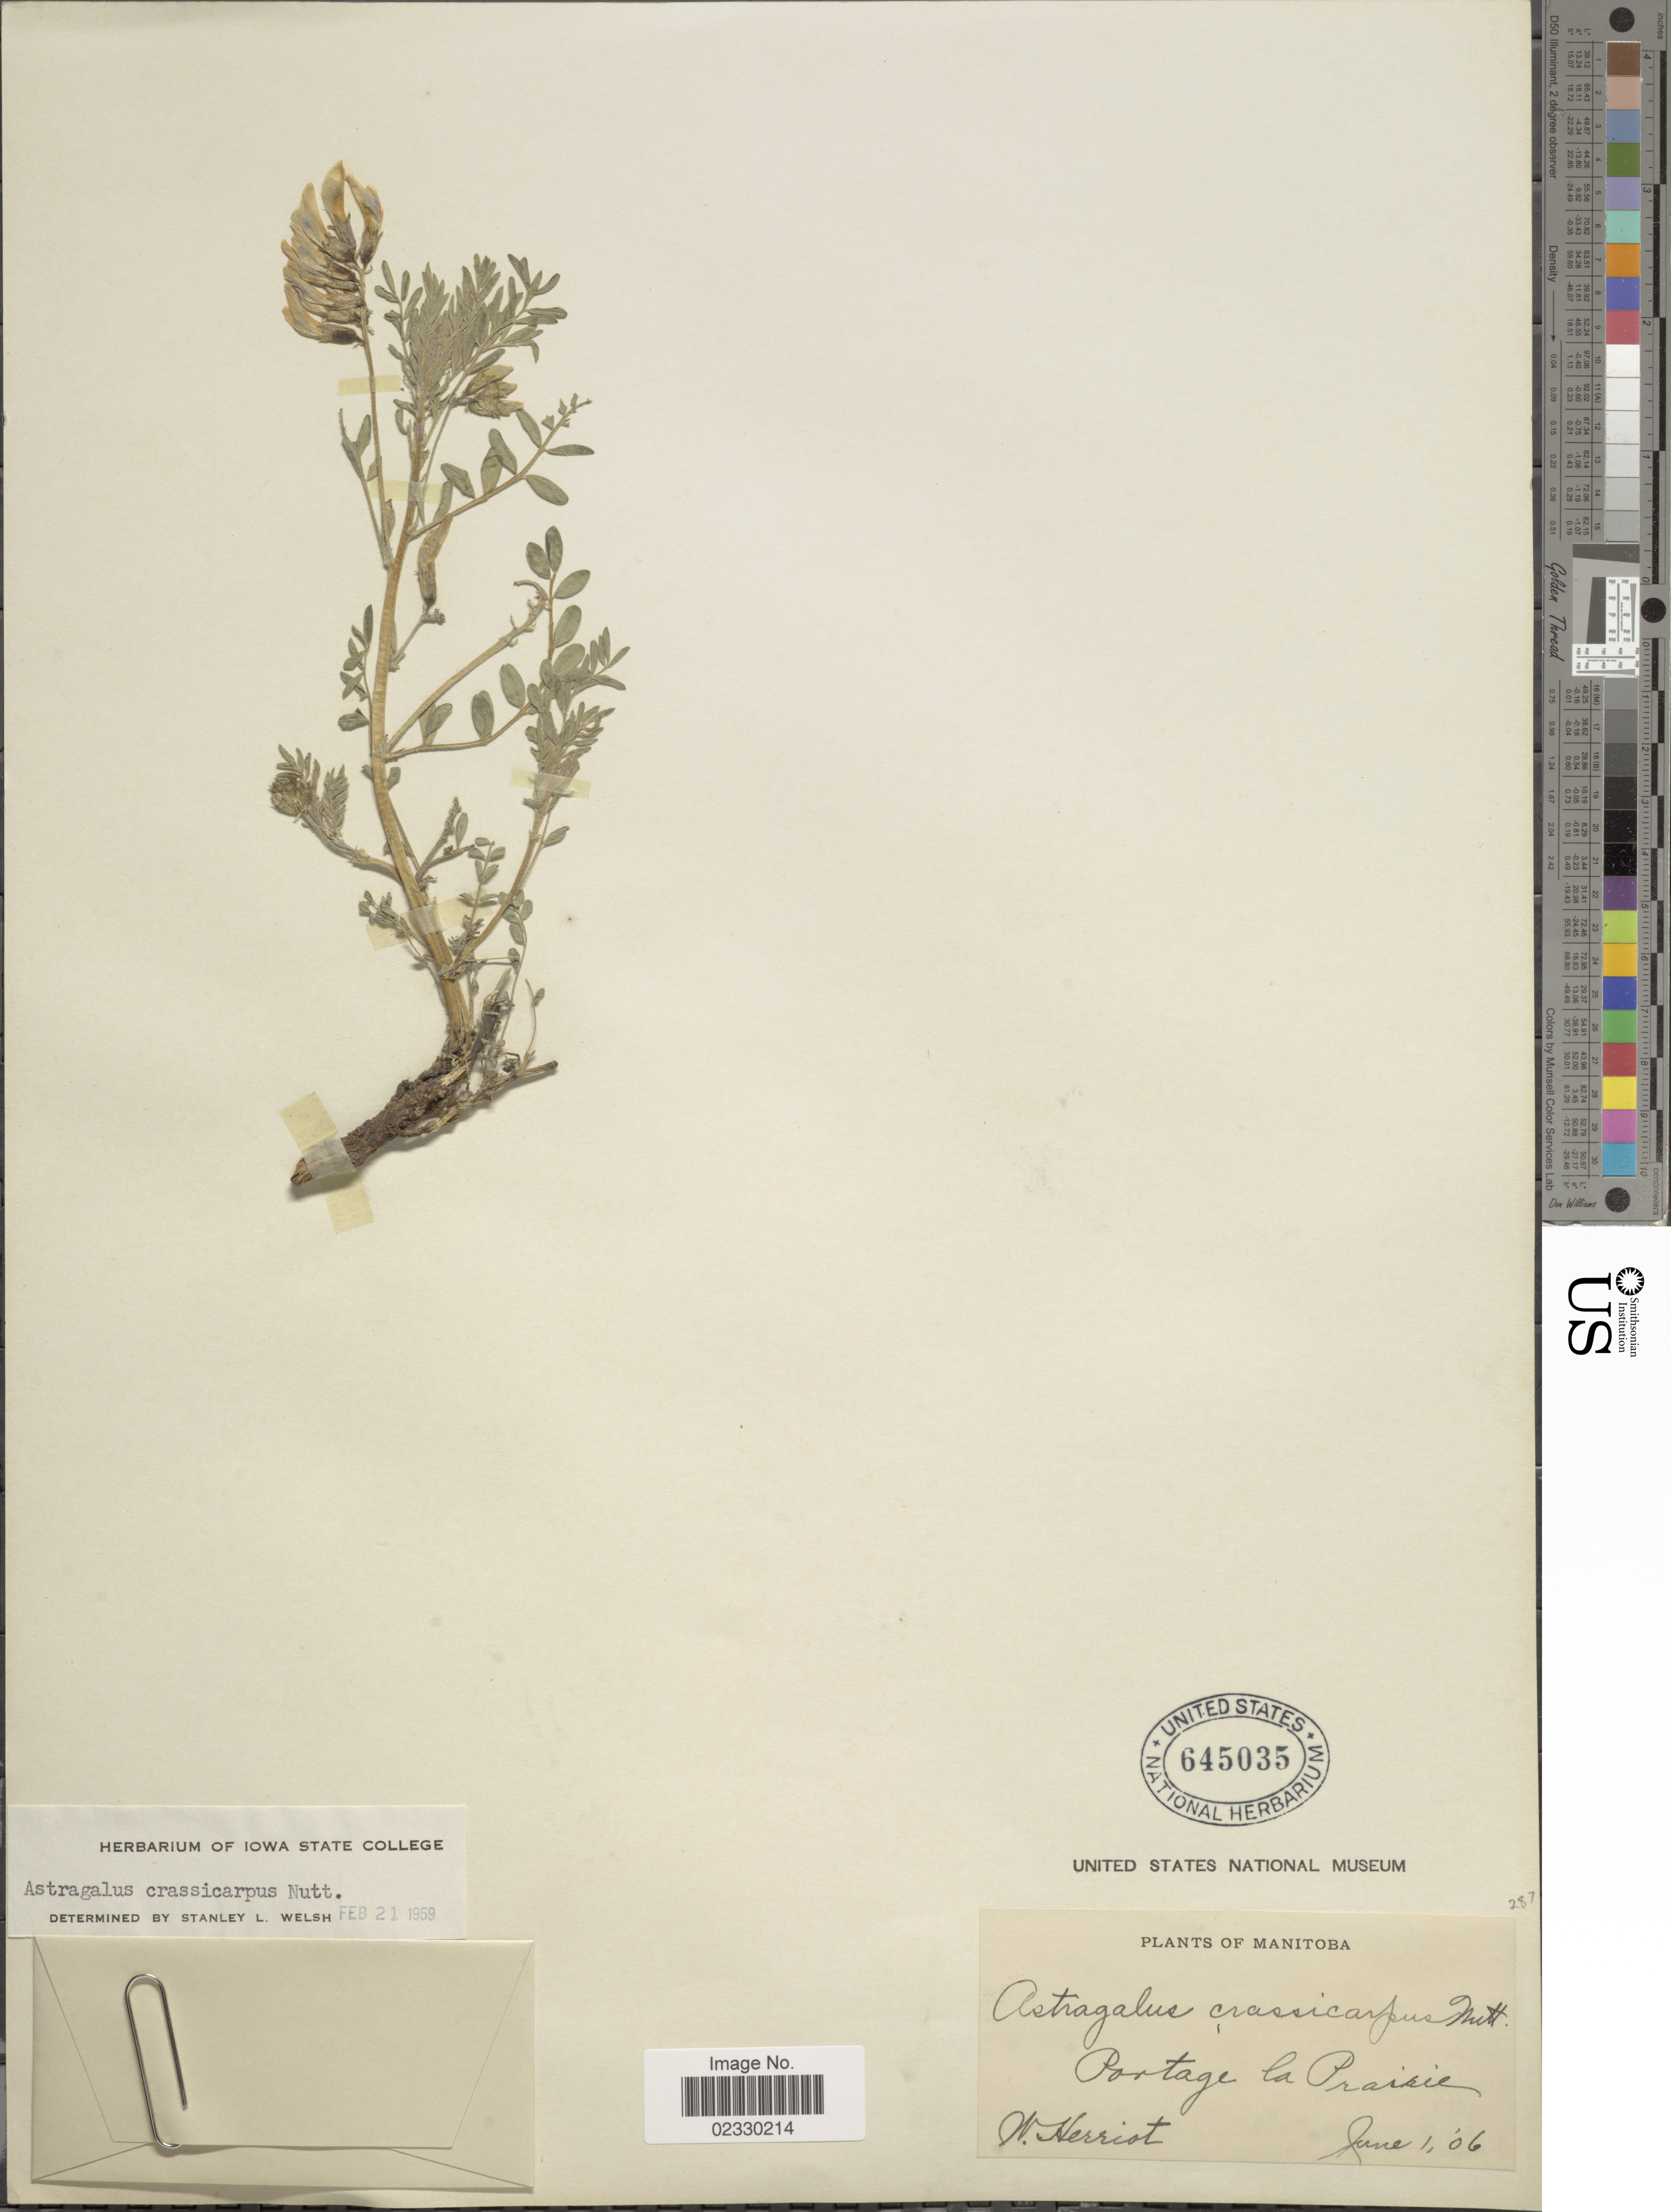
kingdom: Plantae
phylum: Tracheophyta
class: Magnoliopsida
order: Fabales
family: Fabaceae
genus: Astragalus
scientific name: Astragalus crassicarpus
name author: Nutt.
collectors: W. Herriot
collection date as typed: Transcribed d/m/y: 1/6/6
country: Canada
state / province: Manitoba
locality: Portage la Prairie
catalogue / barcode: US 645035